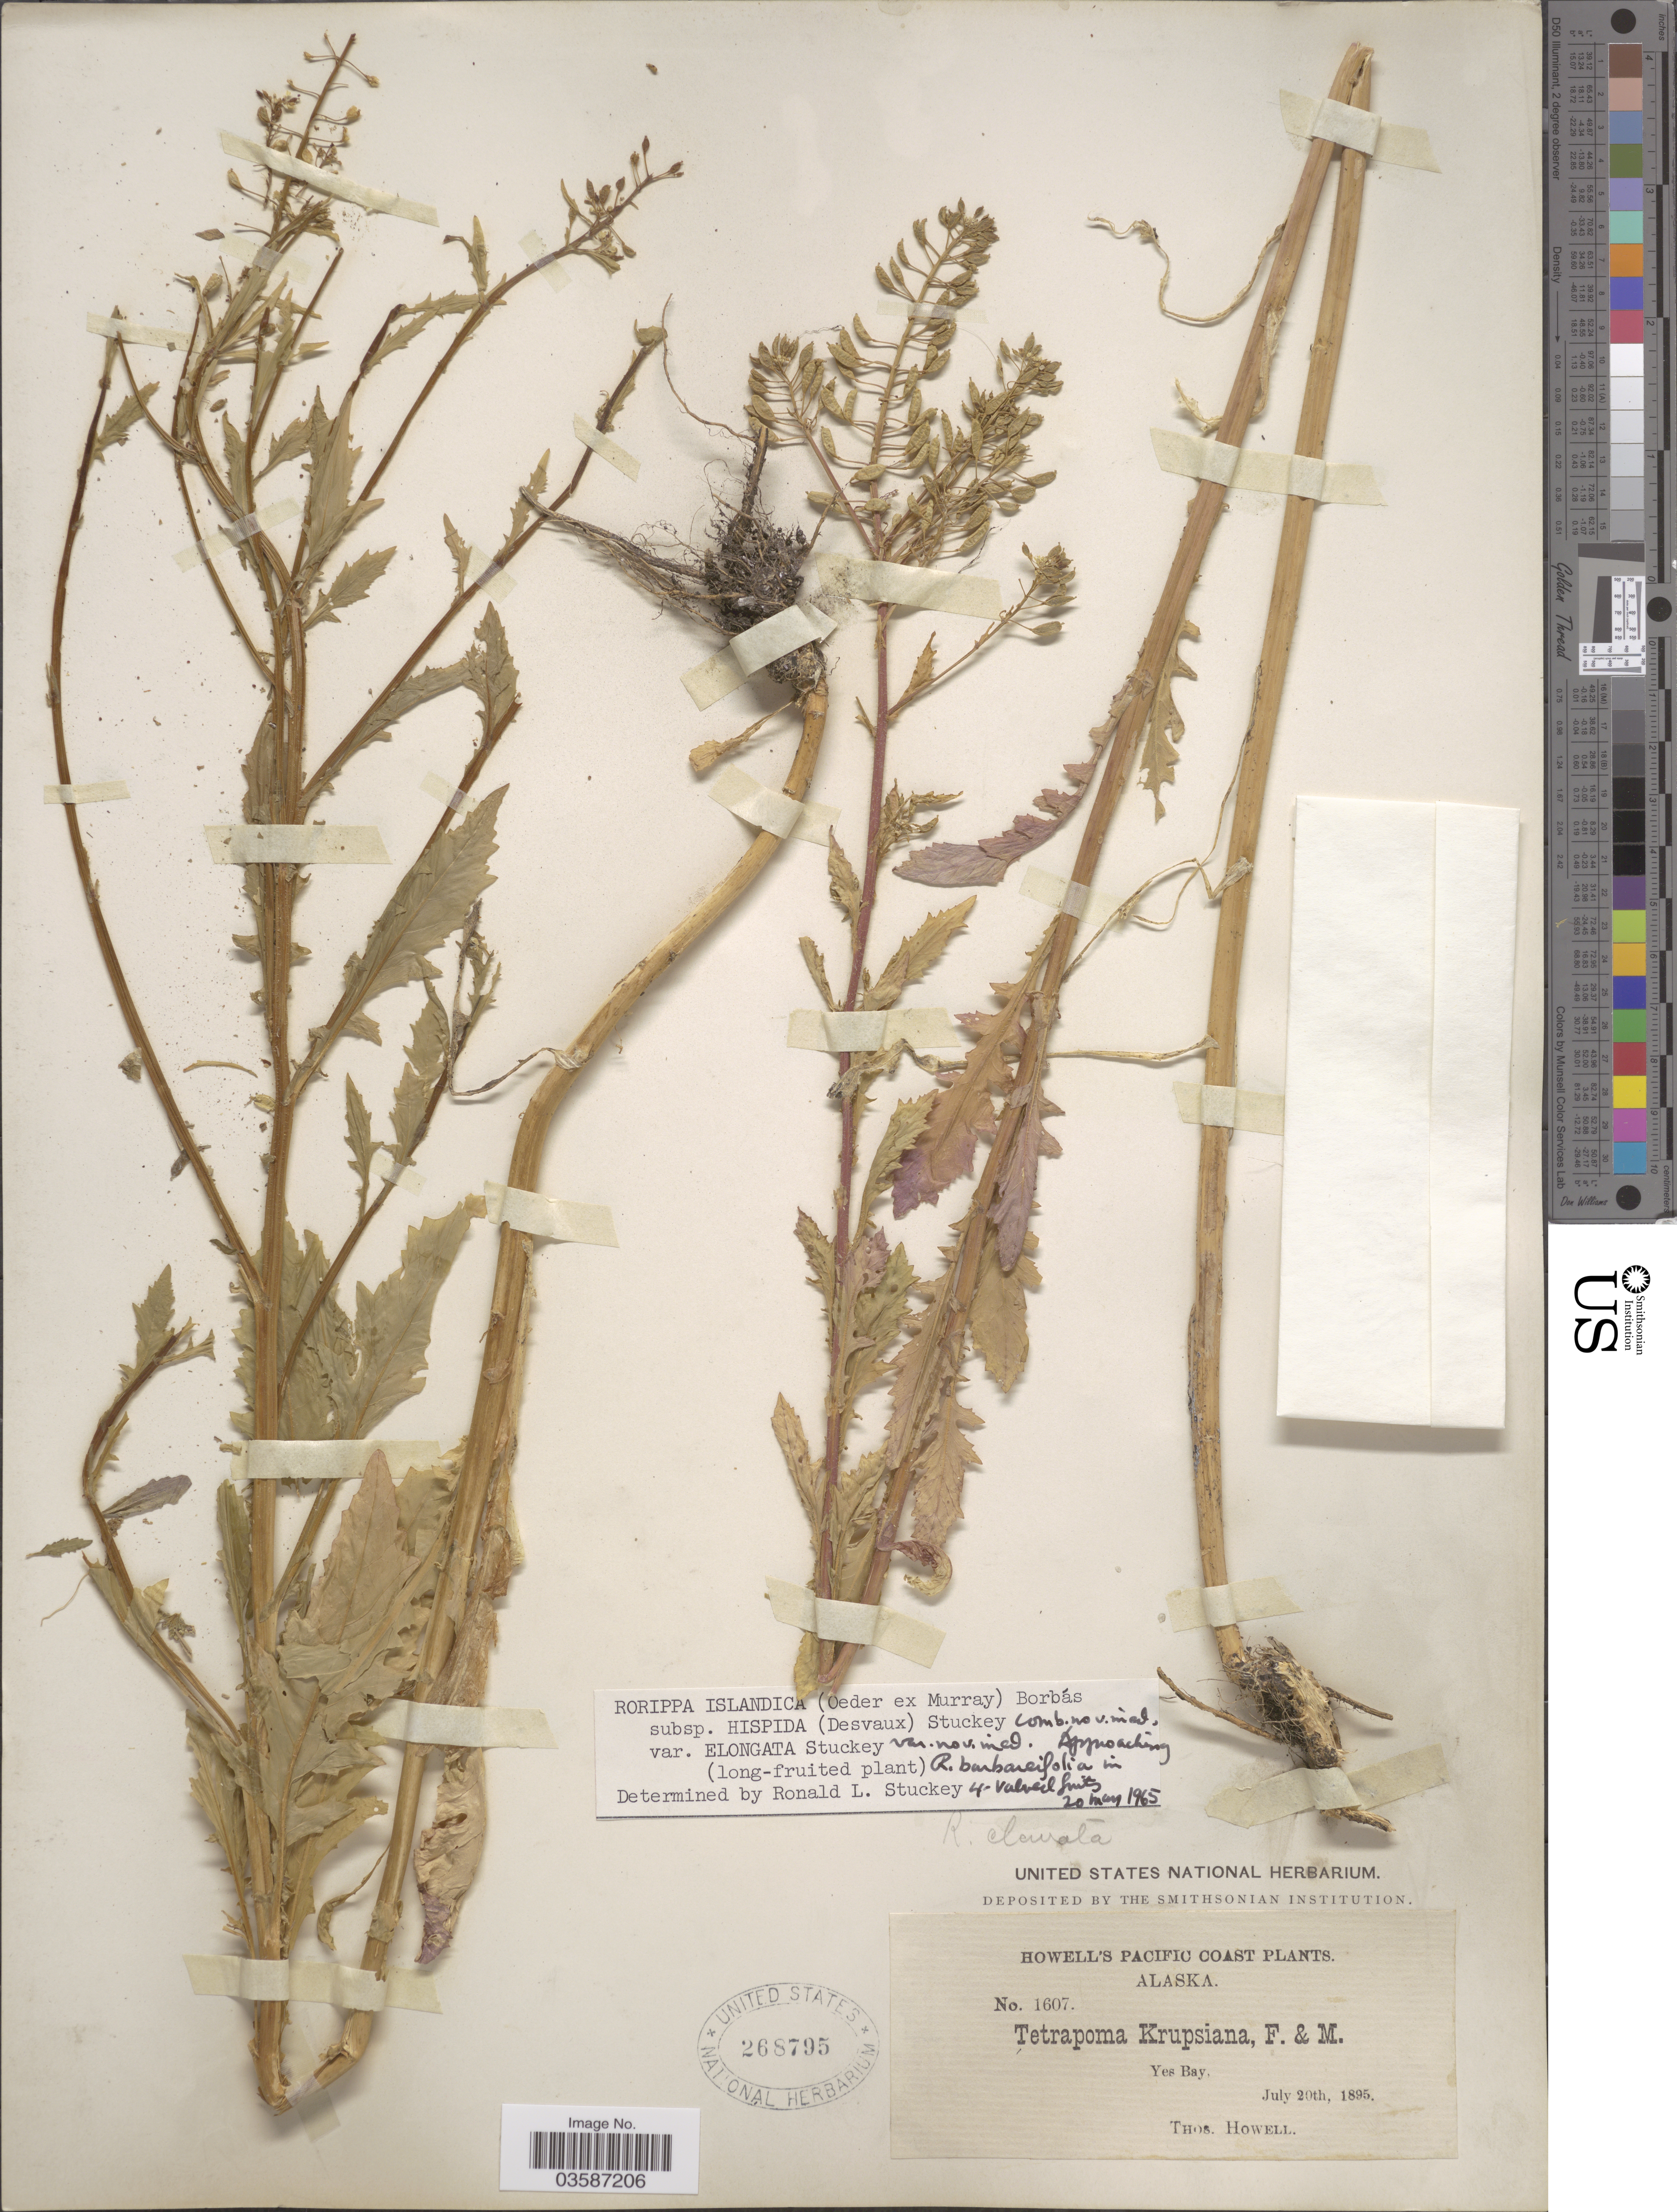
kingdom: Plantae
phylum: Tracheophyta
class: Magnoliopsida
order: Brassicales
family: Brassicaceae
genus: Rorippa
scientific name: Rorippa islandica var. elongata Stuckey var. nov. ined.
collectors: T. Howell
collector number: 1607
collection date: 1895-07-20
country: United States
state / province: Alaska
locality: Pacific Coast. Yes Bay.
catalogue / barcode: US 268795